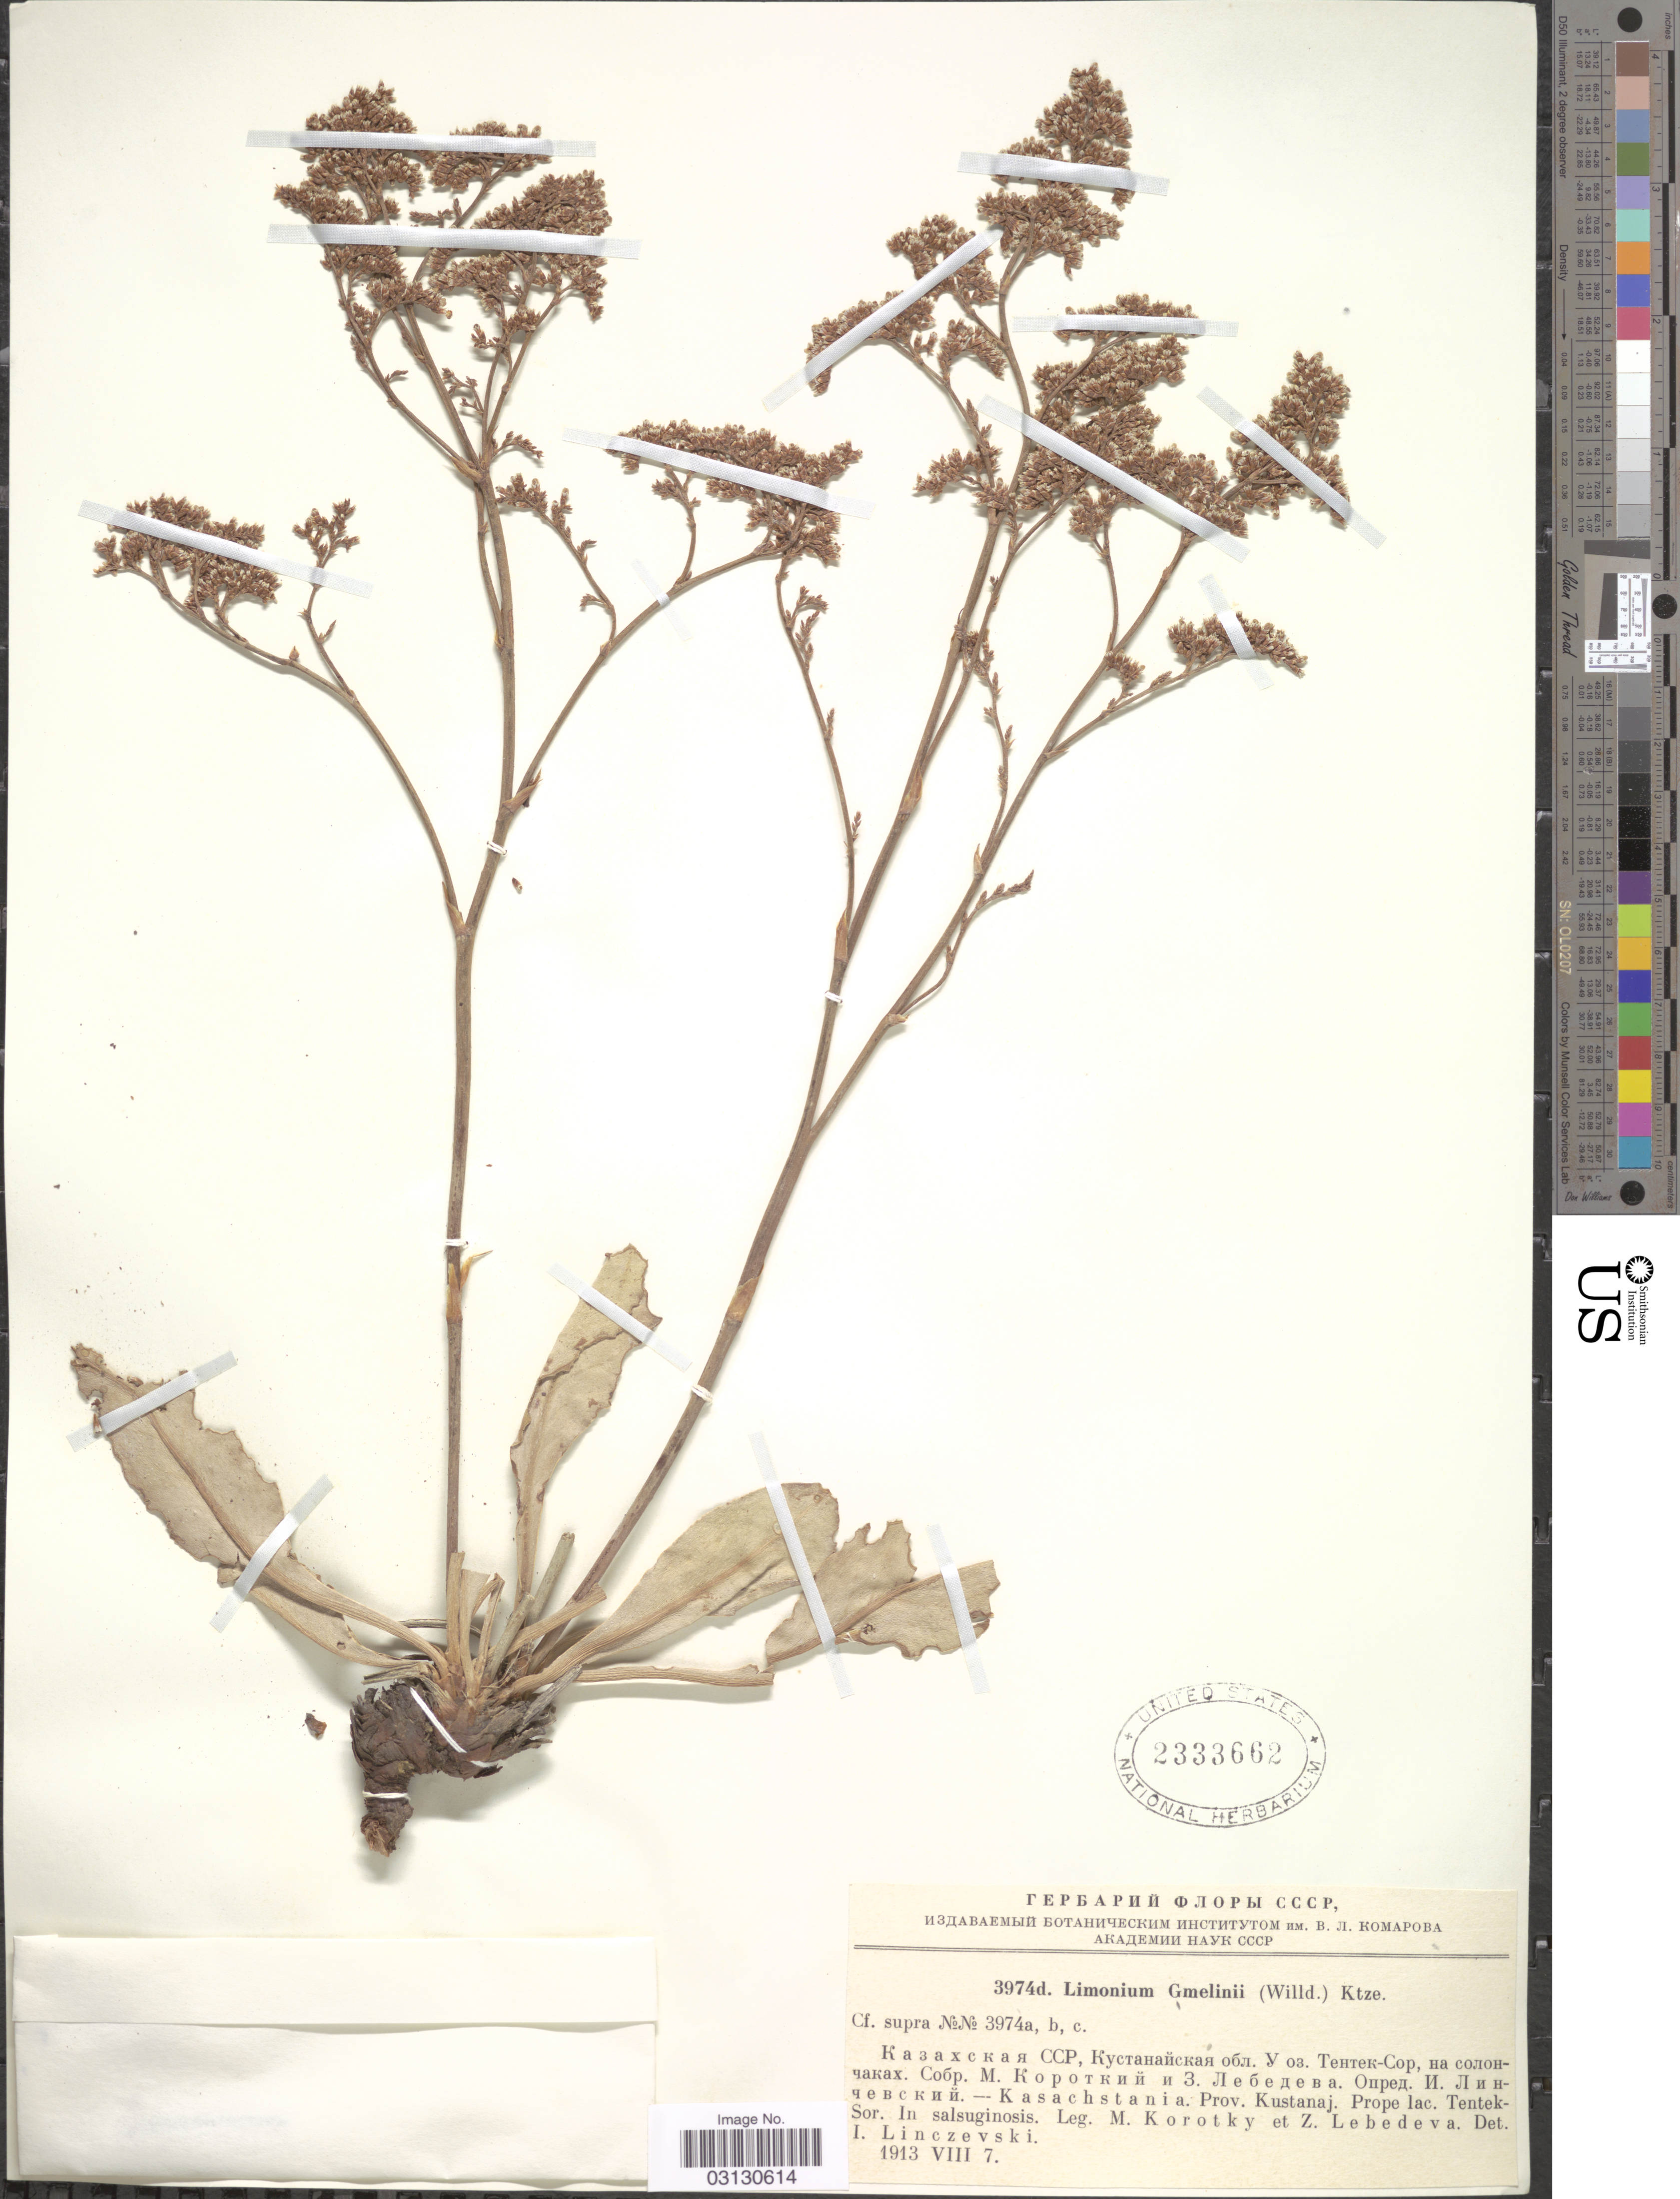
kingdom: Plantae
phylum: Tracheophyta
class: Magnoliopsida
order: Caryophyllales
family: Plumbaginaceae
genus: Limonium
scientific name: Limonium gmelinii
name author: (Willd.) Kuntze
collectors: M. Korotky & Z. Lebedeva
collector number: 3974d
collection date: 1913-08-07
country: Kazakhstan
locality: Kasachstania, Prov. Kustanaj, Prope lac. Tentek-Sor, In salsuginosis.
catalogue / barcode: US 2333662